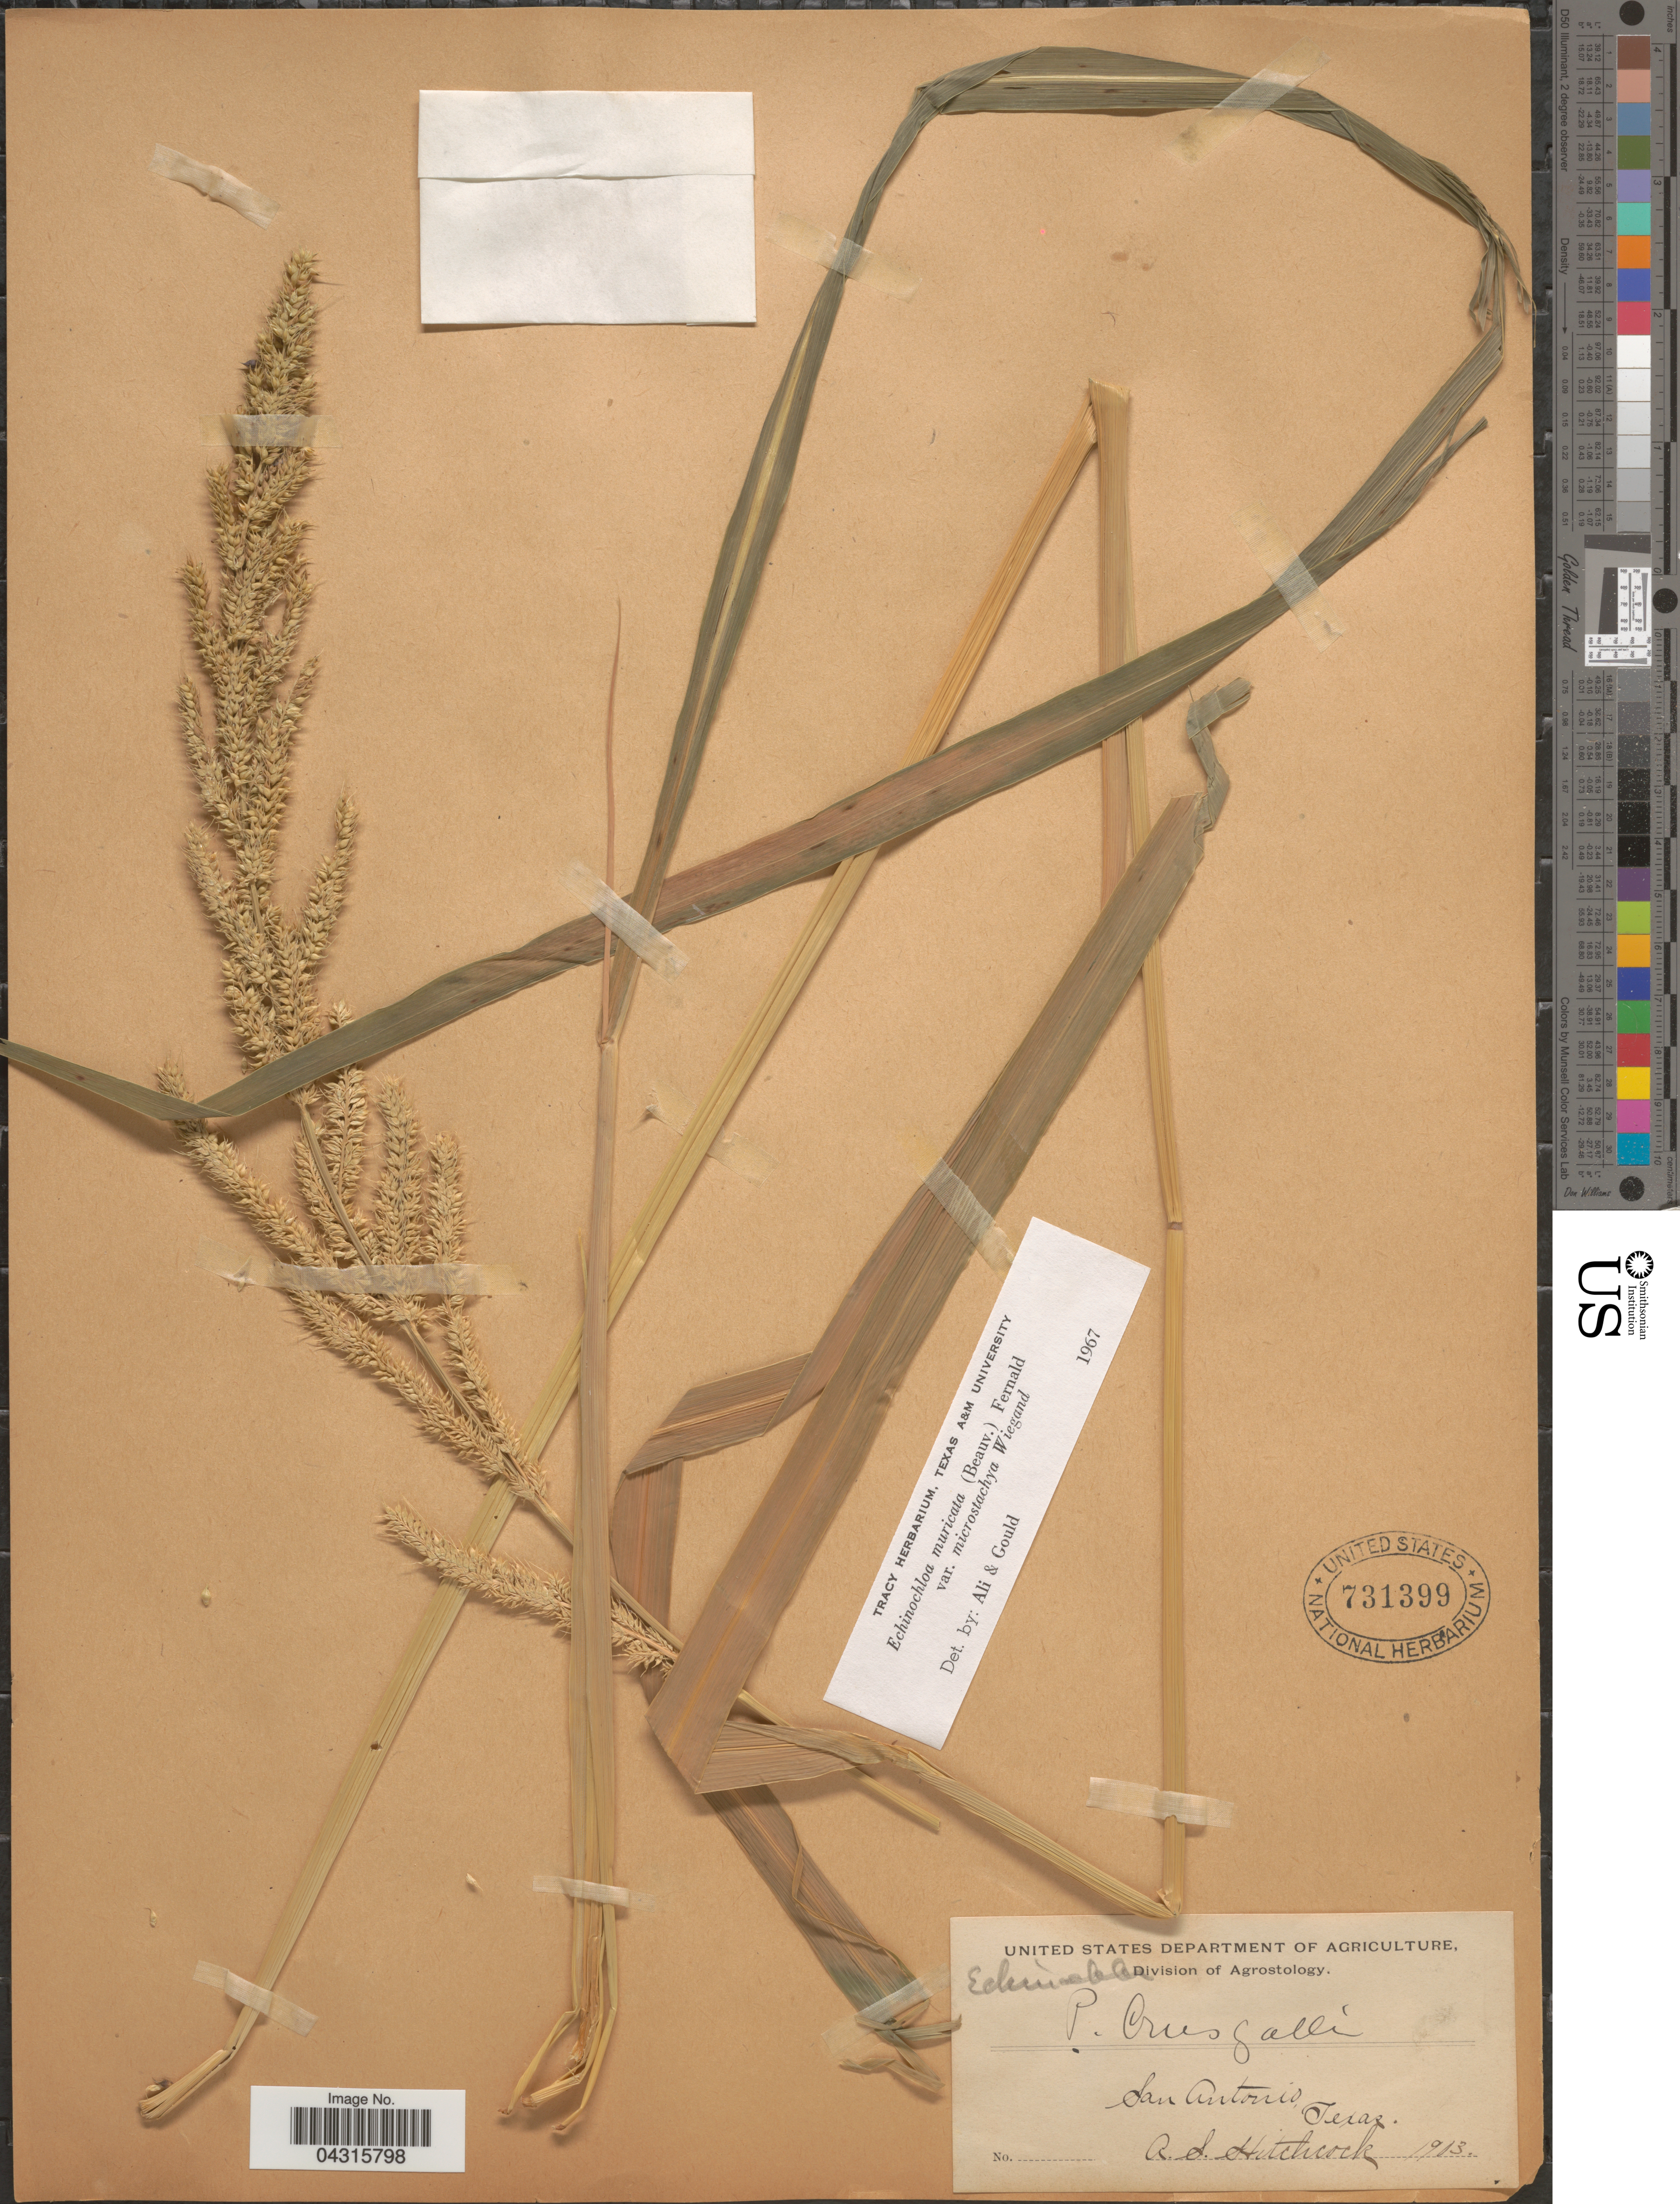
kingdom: Plantae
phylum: Tracheophyta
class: Liliopsida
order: Poales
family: Poaceae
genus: Echinochloa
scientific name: Echinochloa muricata var. microstachya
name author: Wiegand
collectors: A. S. Hitchcock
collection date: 1903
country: United States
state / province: Texas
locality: San Antonio.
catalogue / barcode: US 731399